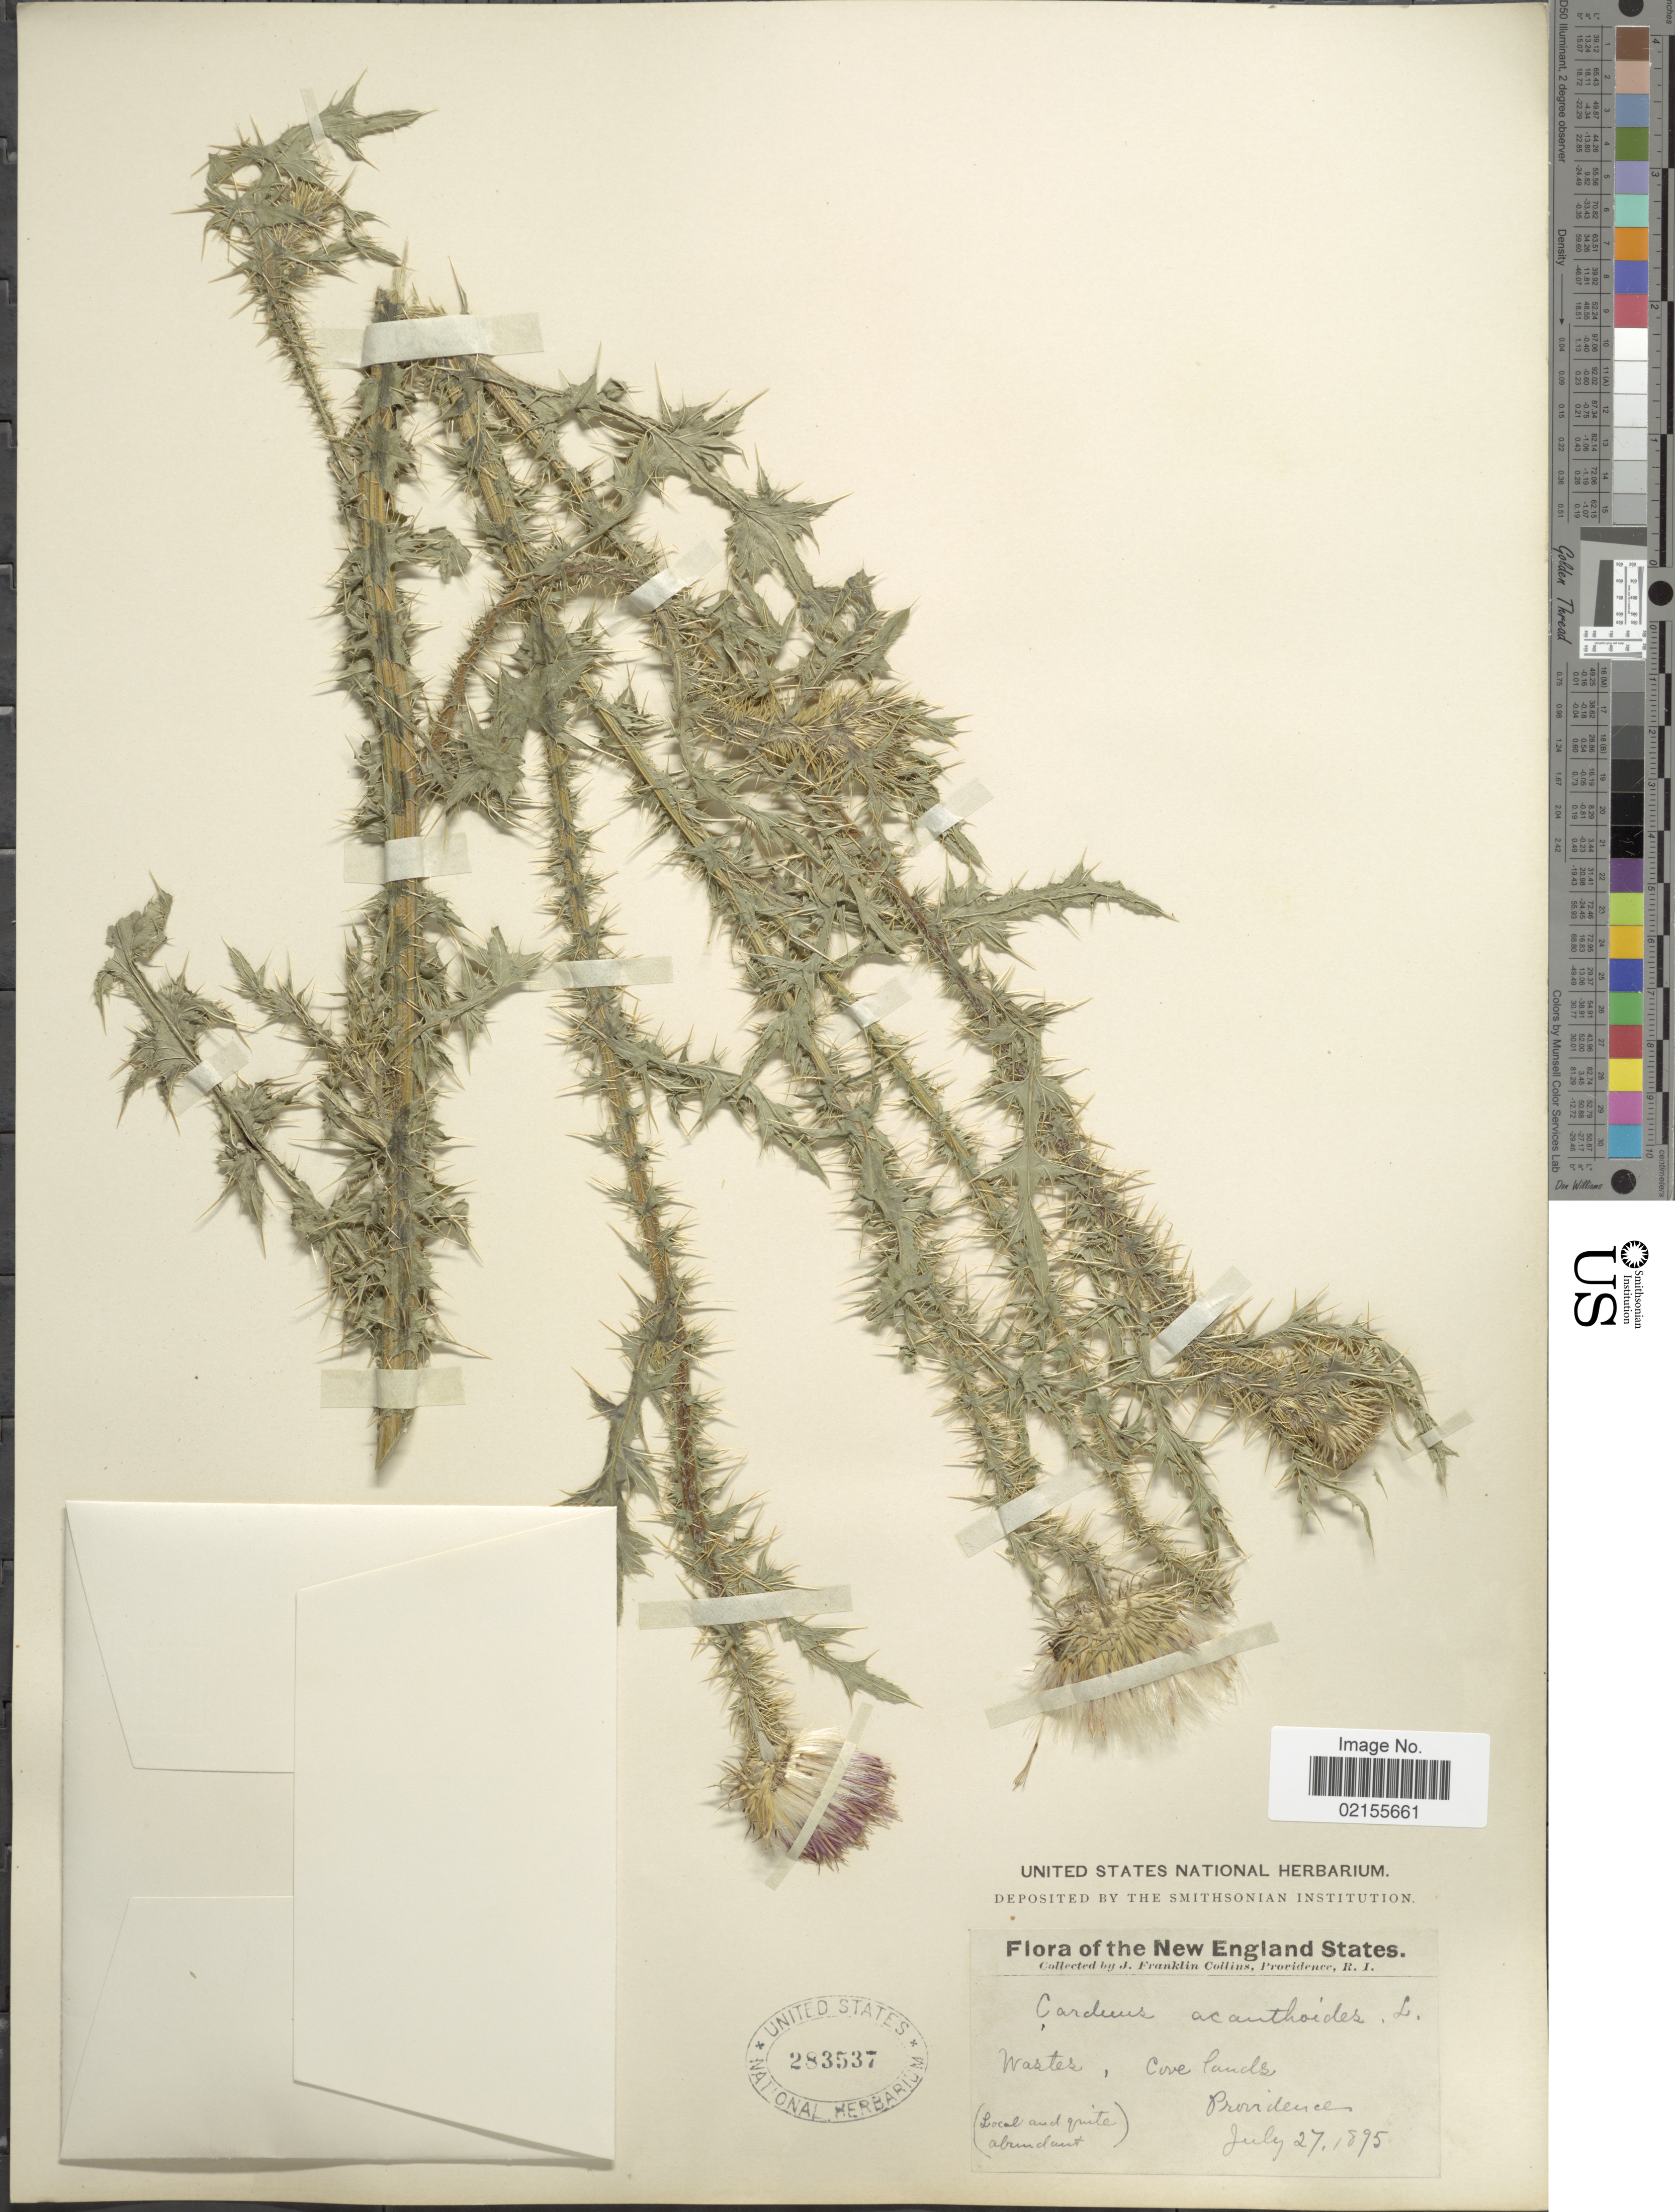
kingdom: Plantae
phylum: Tracheophyta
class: Magnoliopsida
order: Asterales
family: Asteraceae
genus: Carduus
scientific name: Carduus acanthoides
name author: L.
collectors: J. Collins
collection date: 1895-07-27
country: United Kingdom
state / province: England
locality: New England, Wastes, Cove lands, Providence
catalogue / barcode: US 283537